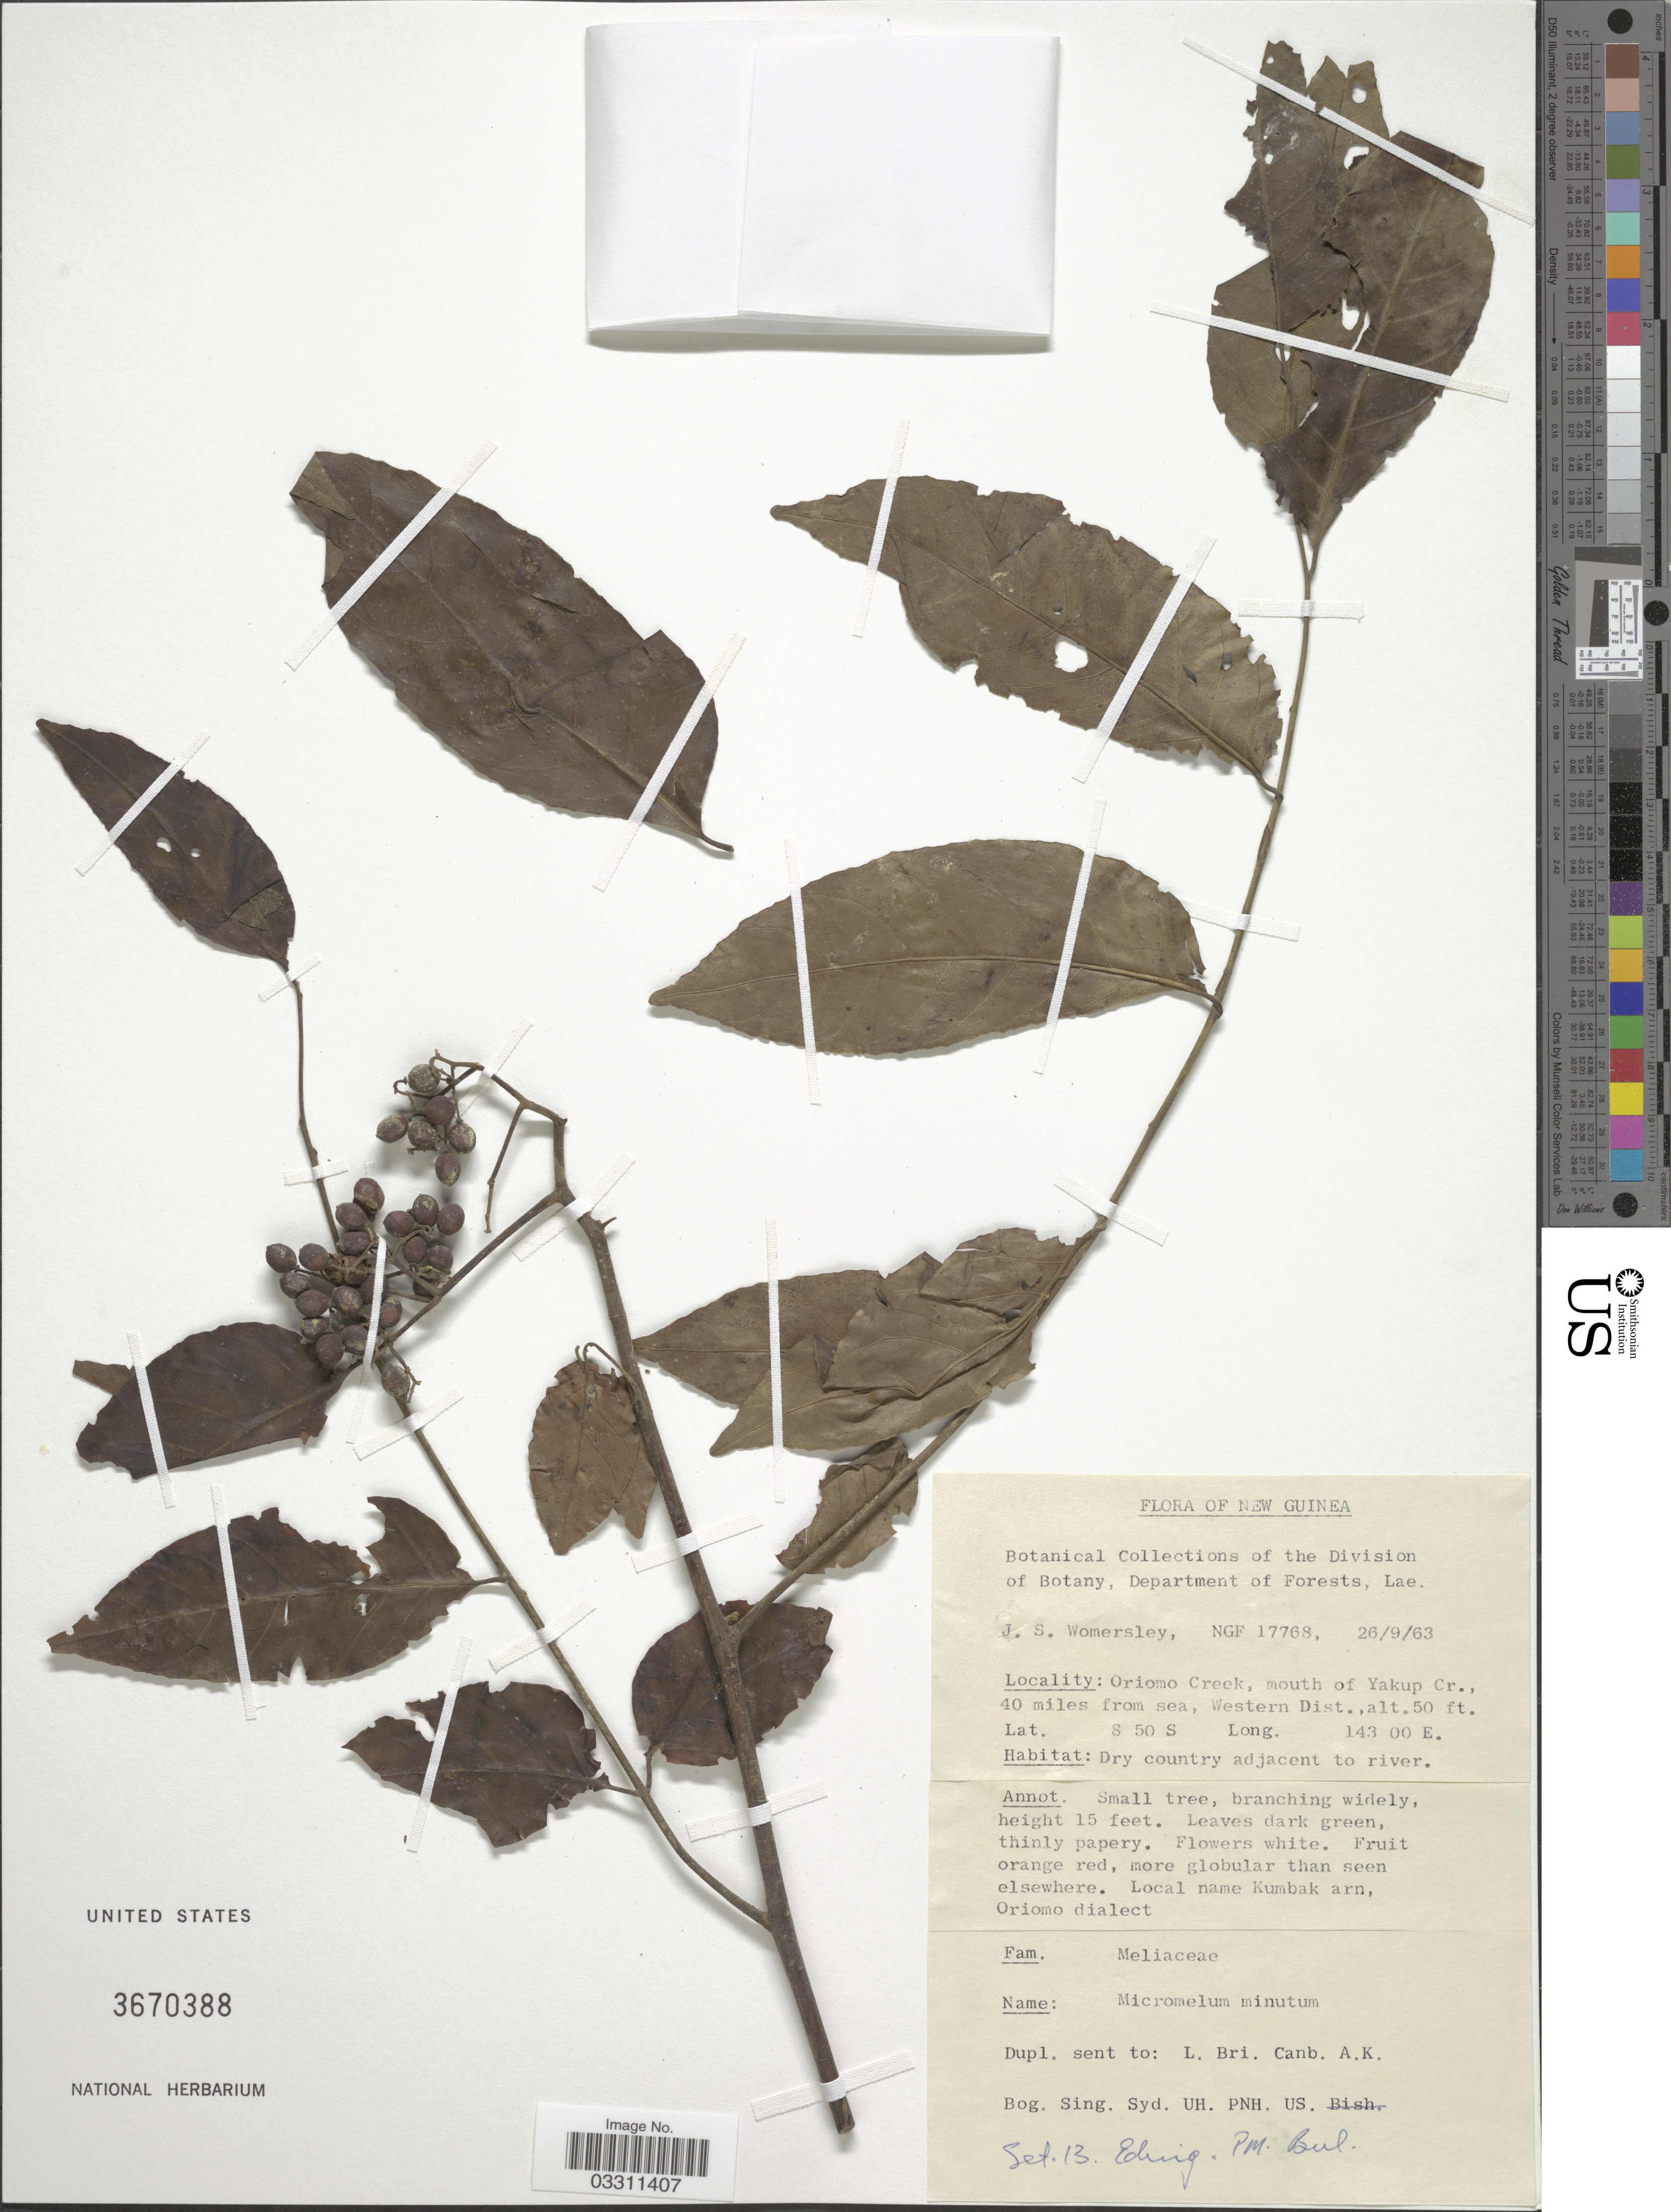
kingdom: Plantae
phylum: Tracheophyta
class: Magnoliopsida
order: Sapindales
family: Rutaceae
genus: Micromelum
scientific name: Micromelum minutum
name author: (G. Forst.) Wight & Arn.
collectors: J. S. Womersley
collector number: NGF 17768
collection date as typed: Transcribed d/m/y: 26/9/63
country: Papua New Guinea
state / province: Manus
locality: New Guinea. Oriomo Creek, mouth of Yakup Cr., 40 miles from sea, Western Dist.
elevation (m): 15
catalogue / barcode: US 3670388